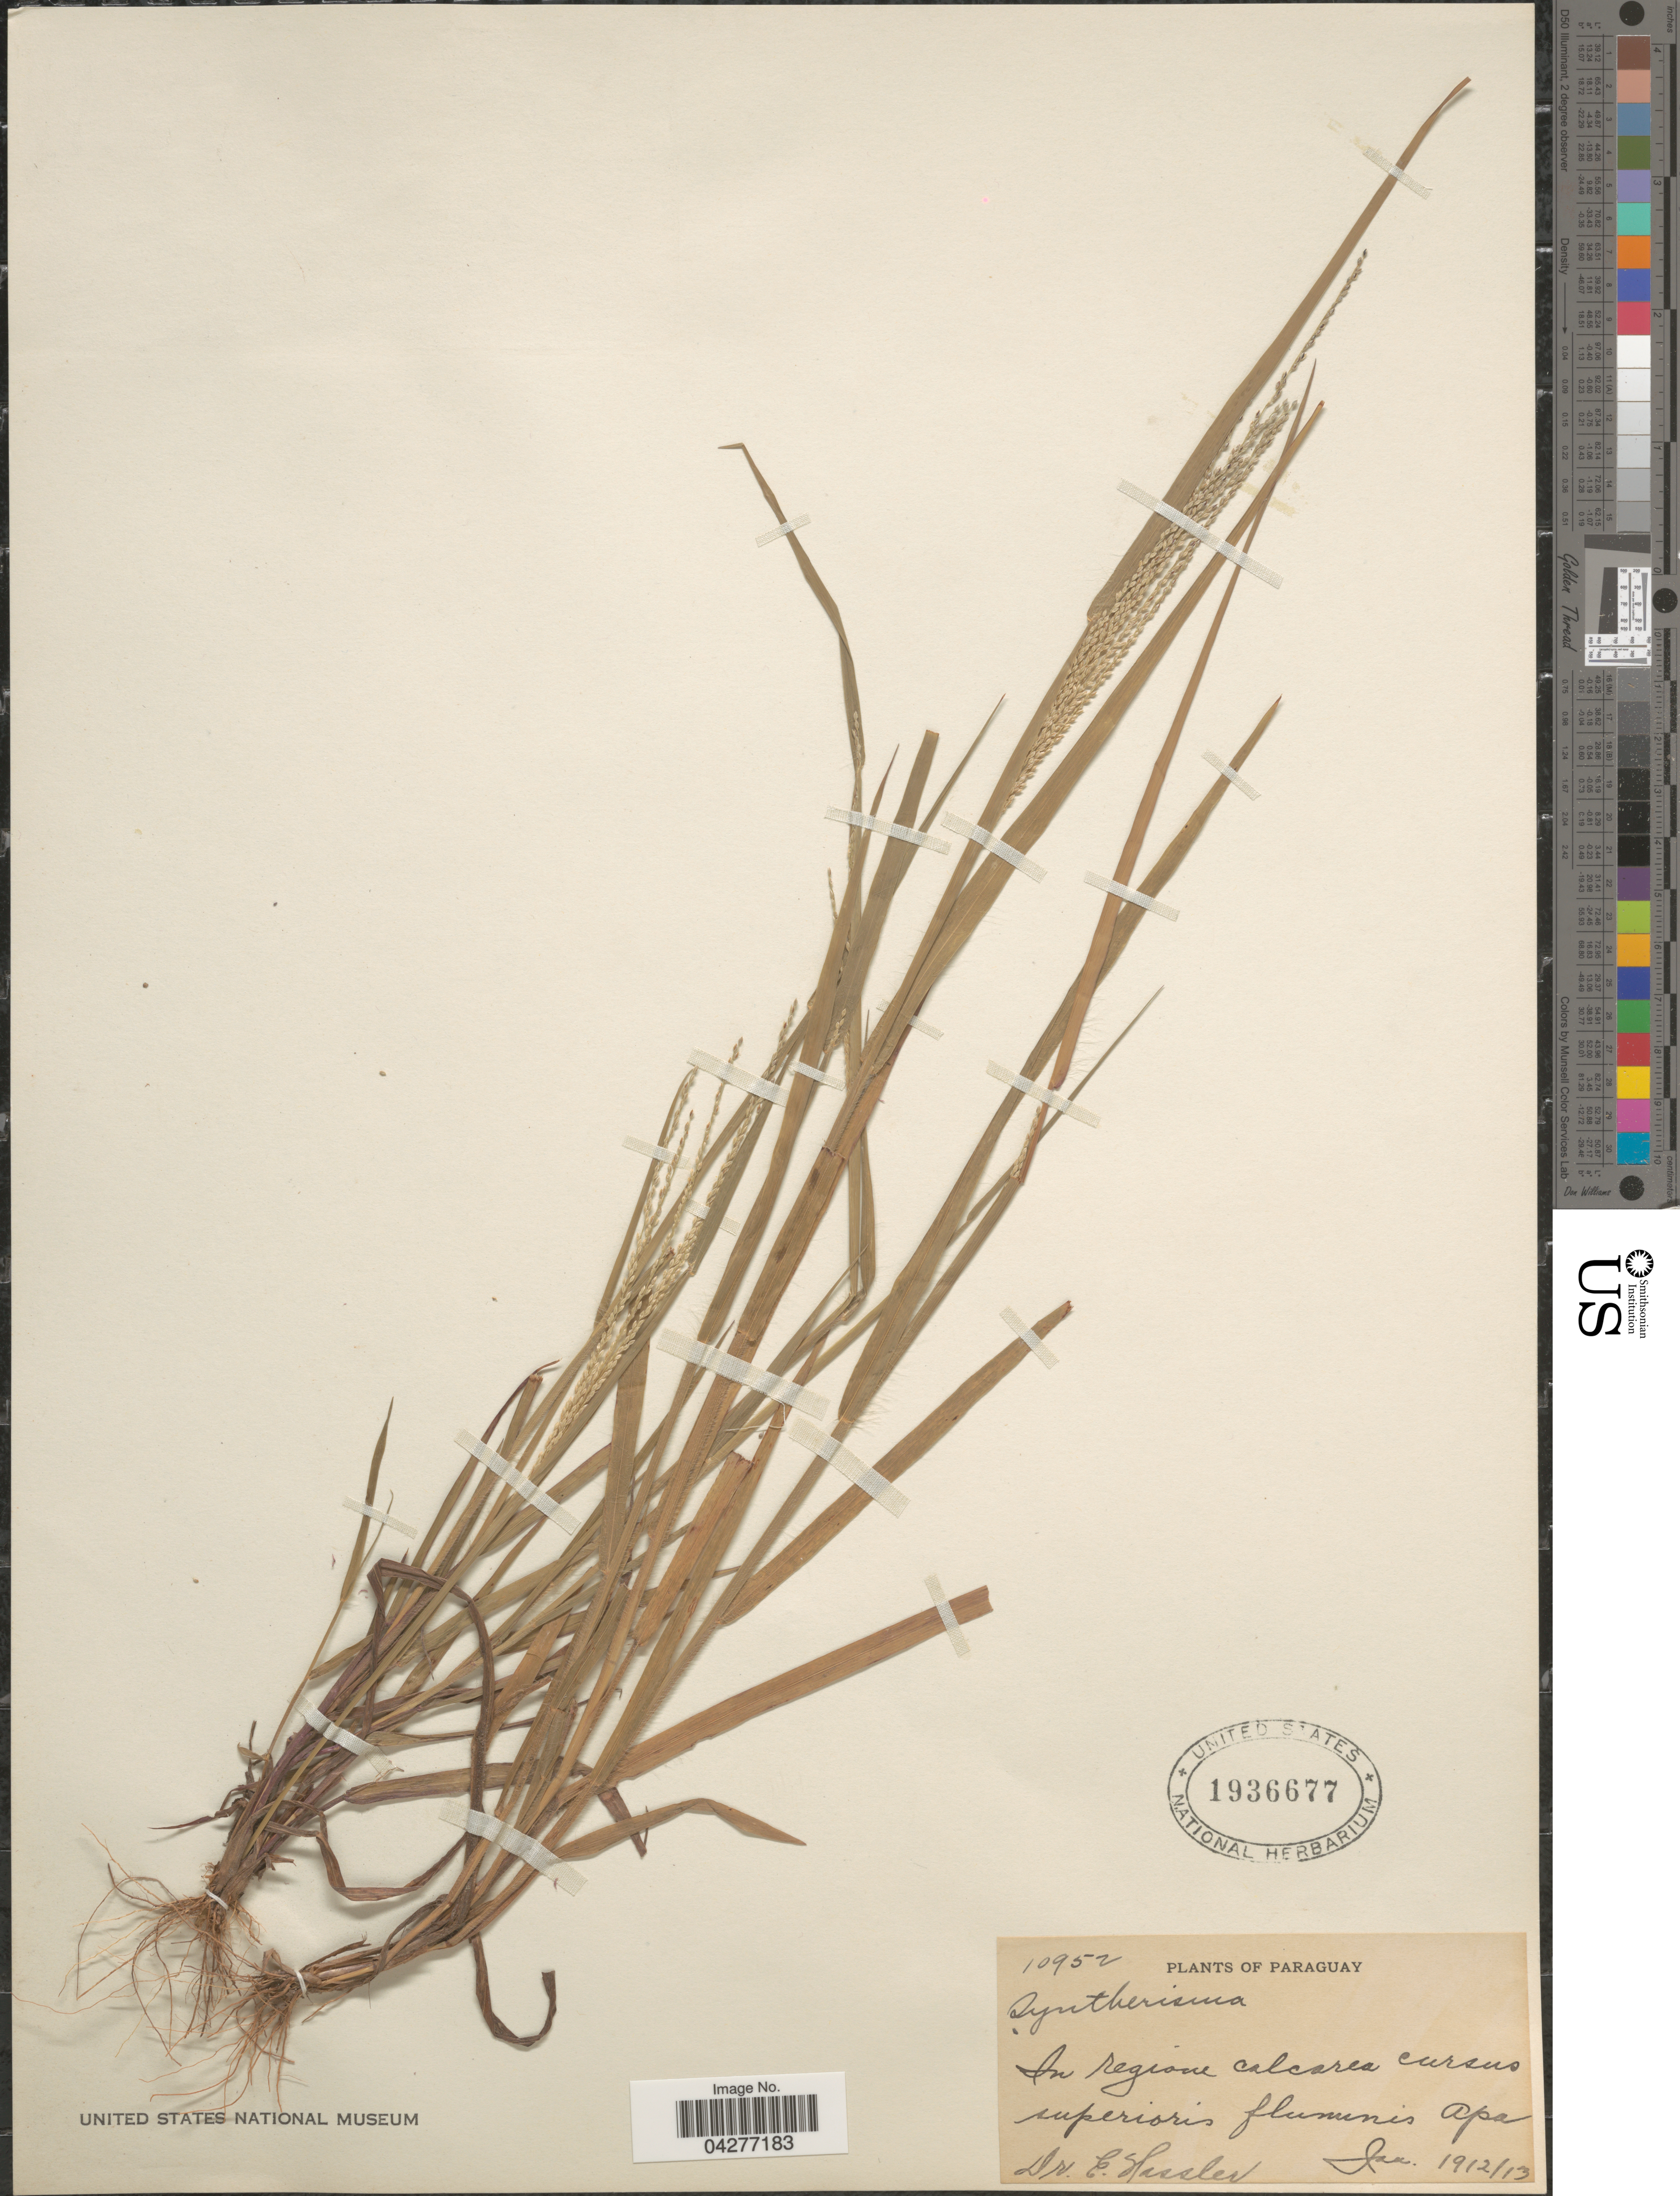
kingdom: Plantae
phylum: Tracheophyta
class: Liliopsida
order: Poales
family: Poaceae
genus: Digitaria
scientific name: Digitaria lehmanniana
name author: Henr.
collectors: E. Hassler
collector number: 10952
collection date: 1912-01/1913-01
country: Paraguay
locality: In regione calcarea cursus superioris fluminis Apa.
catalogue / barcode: US 1936677